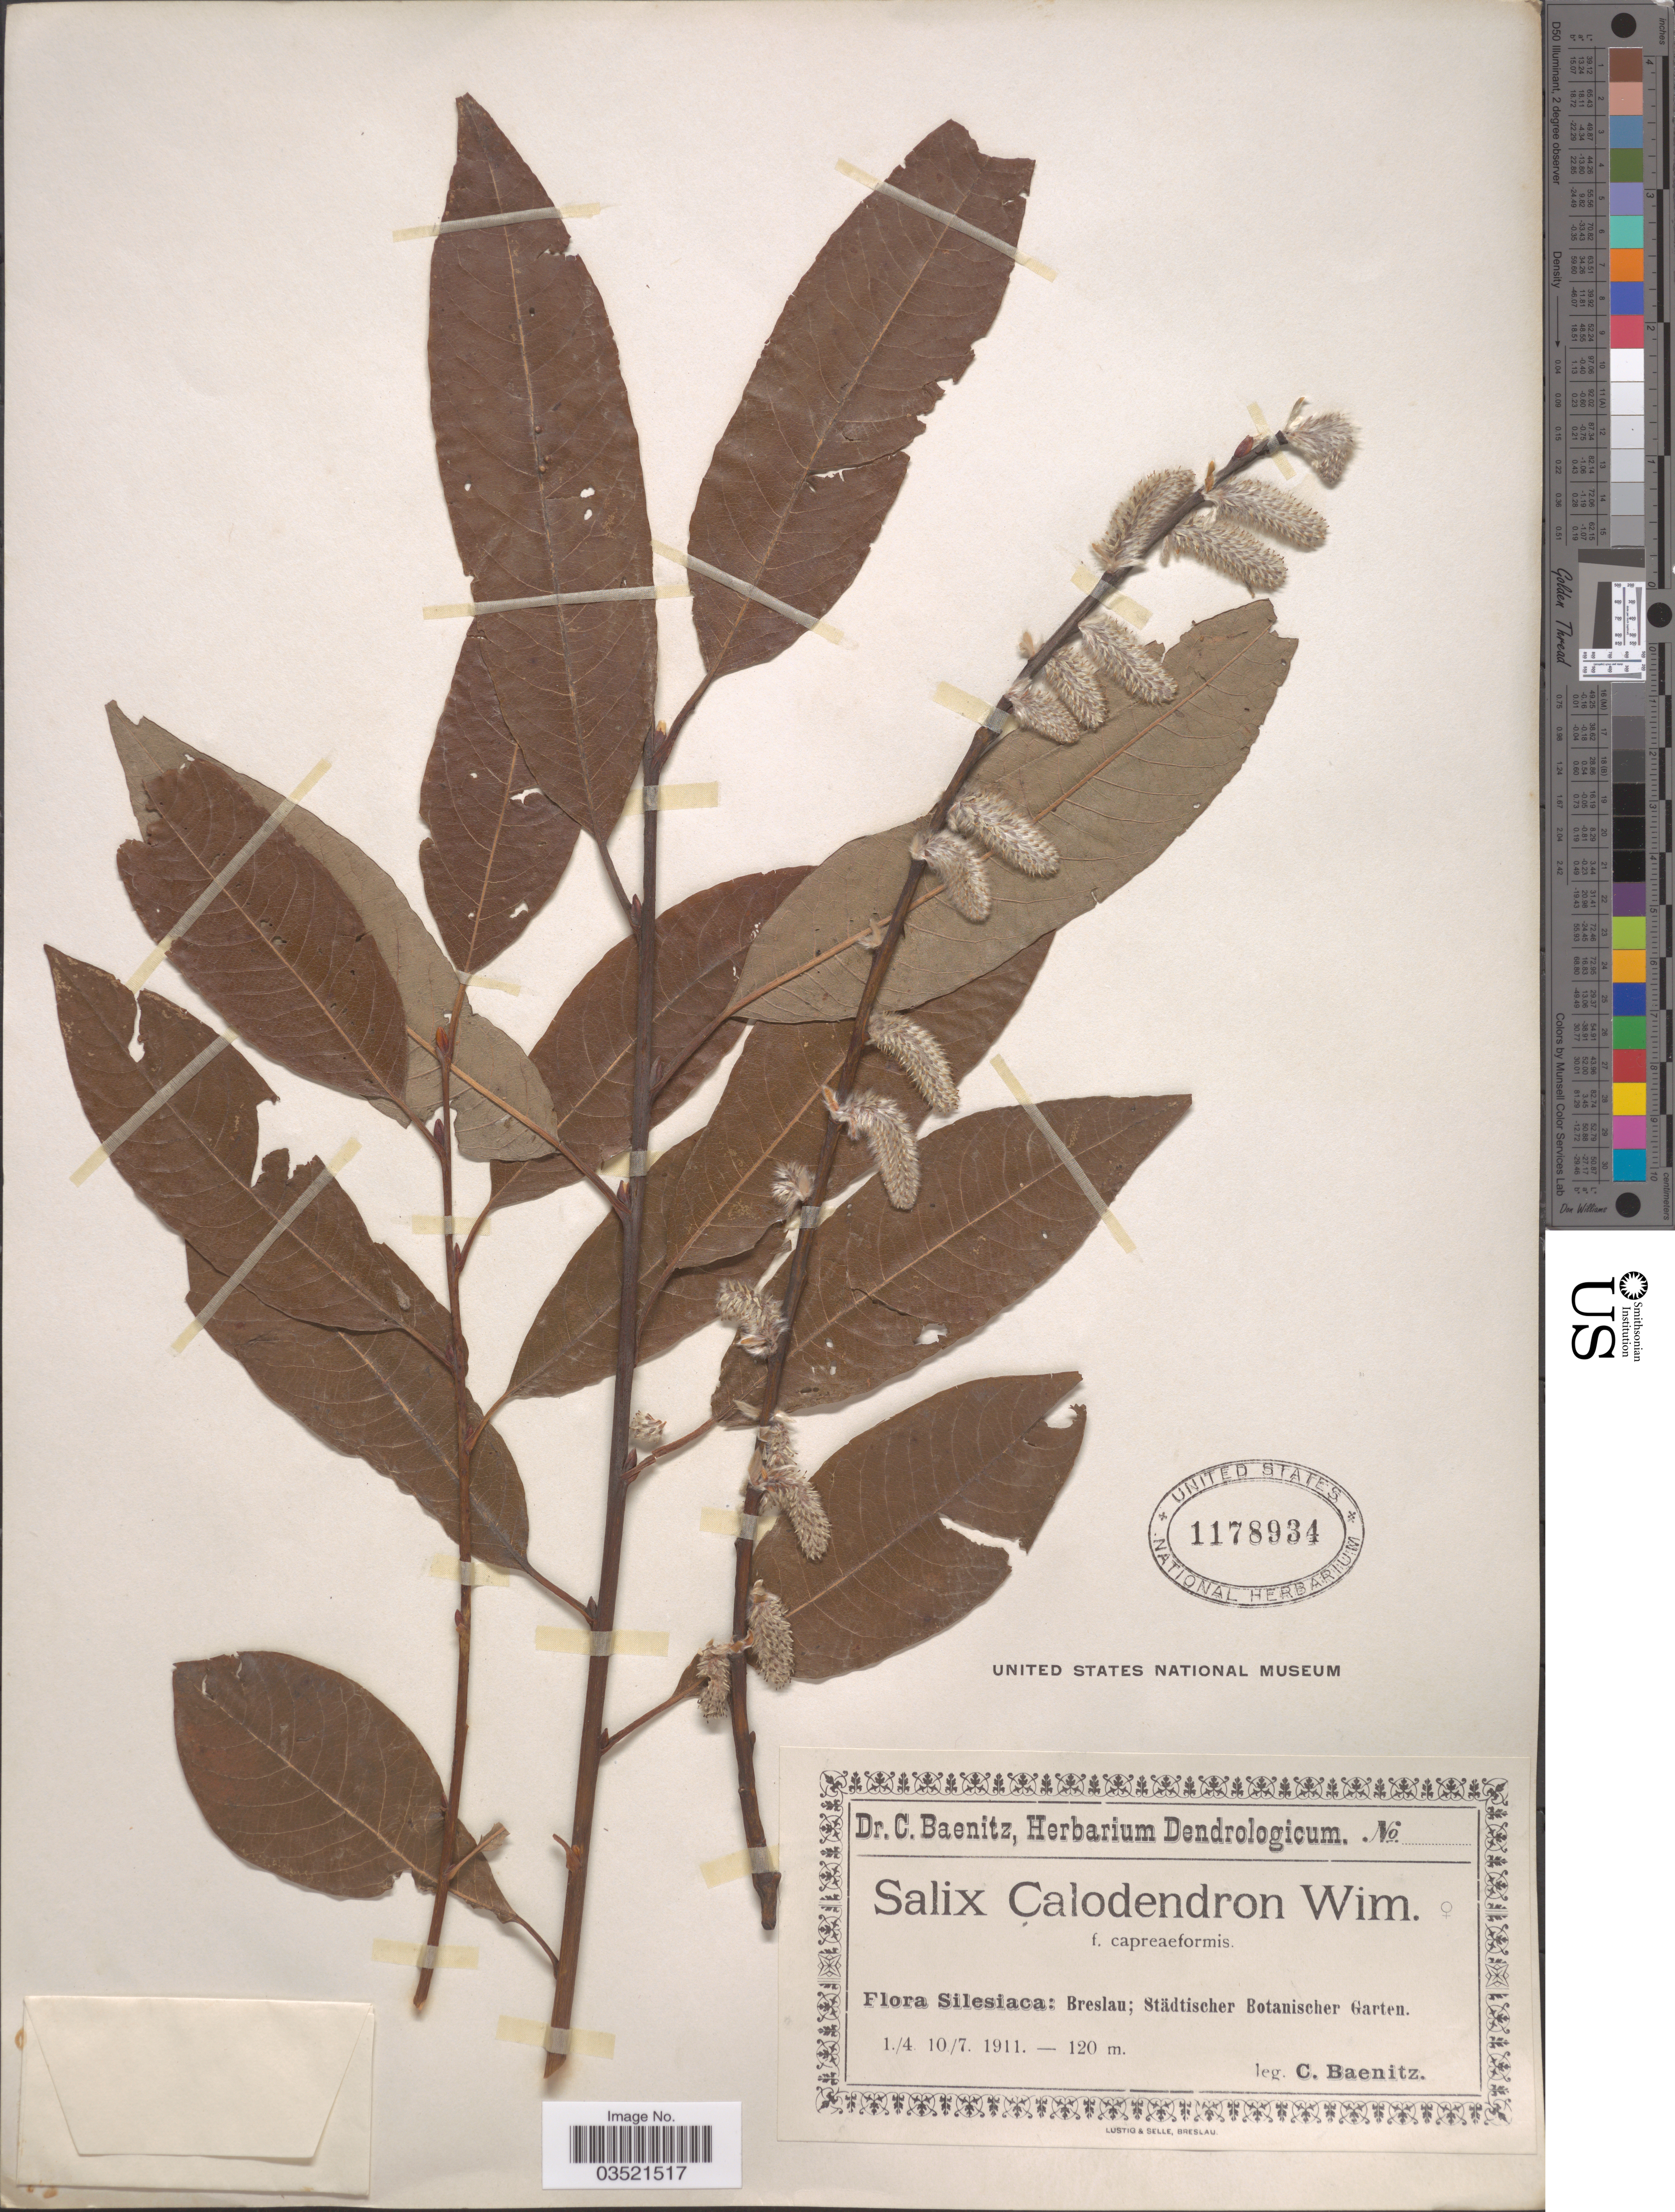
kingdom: Plantae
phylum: Tracheophyta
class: Magnoliopsida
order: Malpighiales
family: Salicaceae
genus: Salix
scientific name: Salix calodendron f. capreaeformis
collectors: C. G. Baenitz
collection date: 1911-04-01/1911-07-10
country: Poland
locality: Silesiaca: Breslau; Städtischer Botanischer Garten.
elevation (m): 120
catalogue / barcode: US 1178934